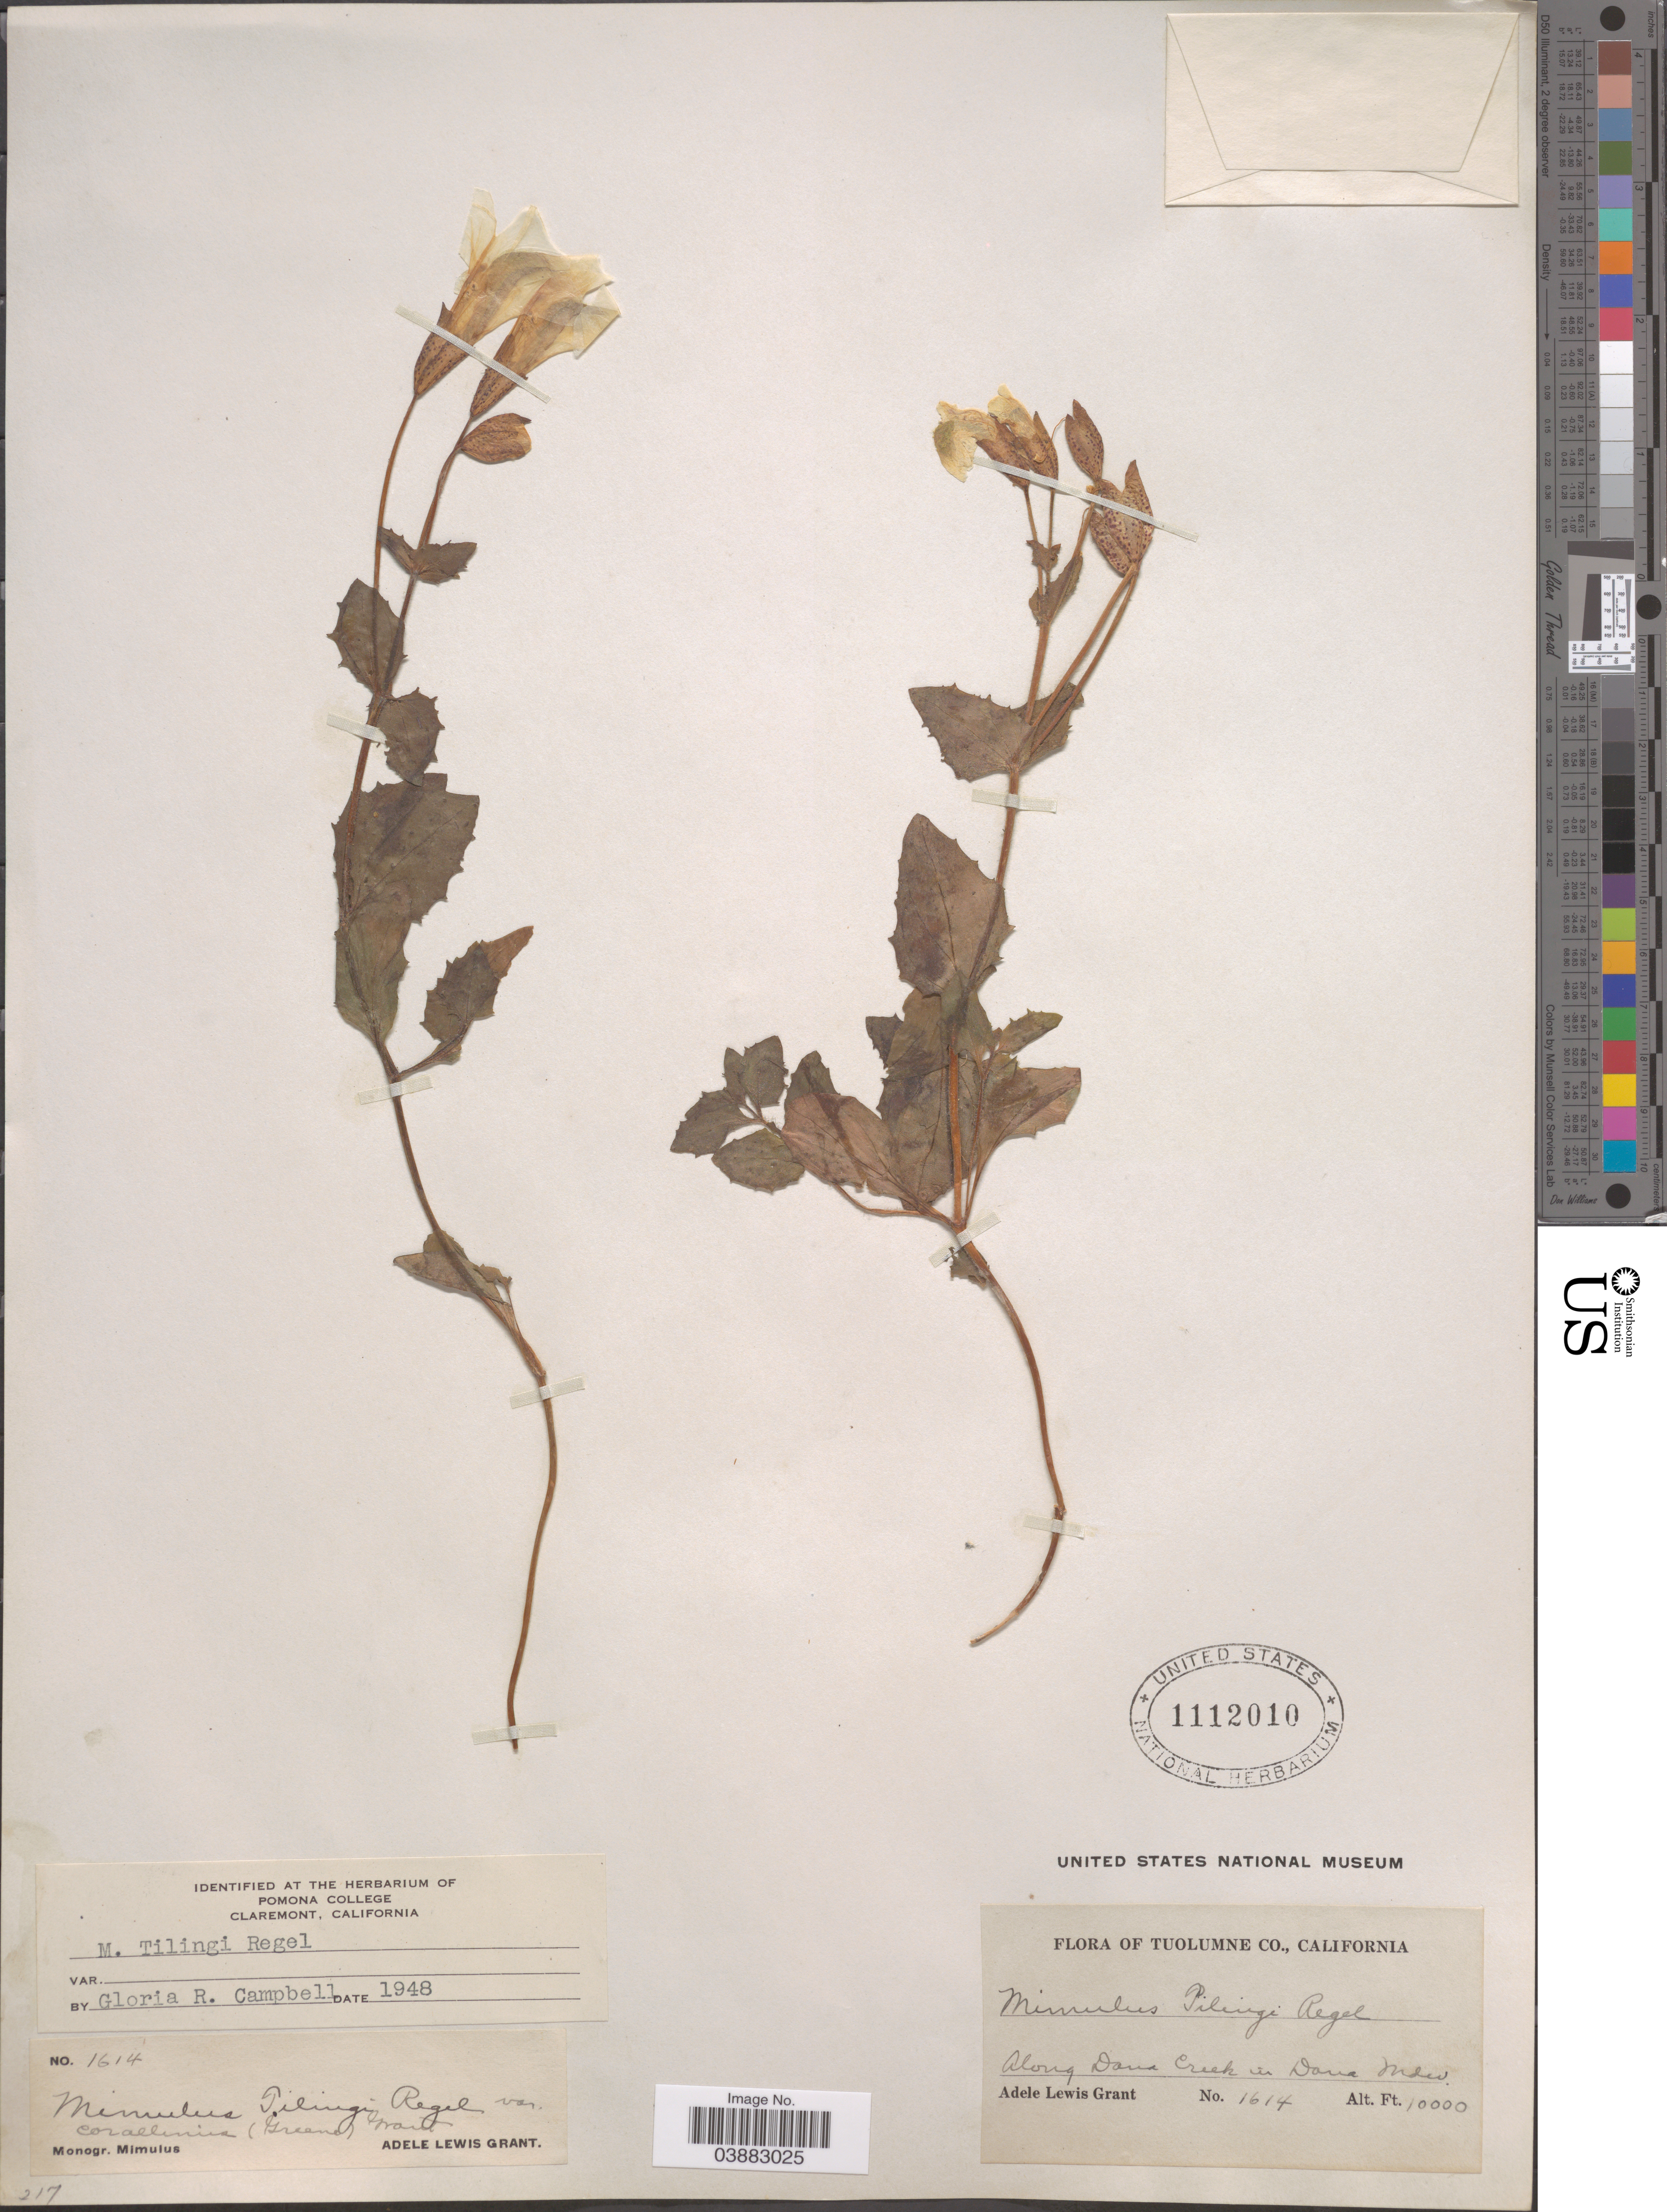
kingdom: Plantae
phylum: Tracheophyta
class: Magnoliopsida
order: Lamiales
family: Phrymaceae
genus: Mimulus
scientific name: Mimulus tilingii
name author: Regel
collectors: A. L. Grant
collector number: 1614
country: United States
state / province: California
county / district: Tuolumne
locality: Tuolumne Co. Along Dana Creek in Dana Mdw.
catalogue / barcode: US 1112010